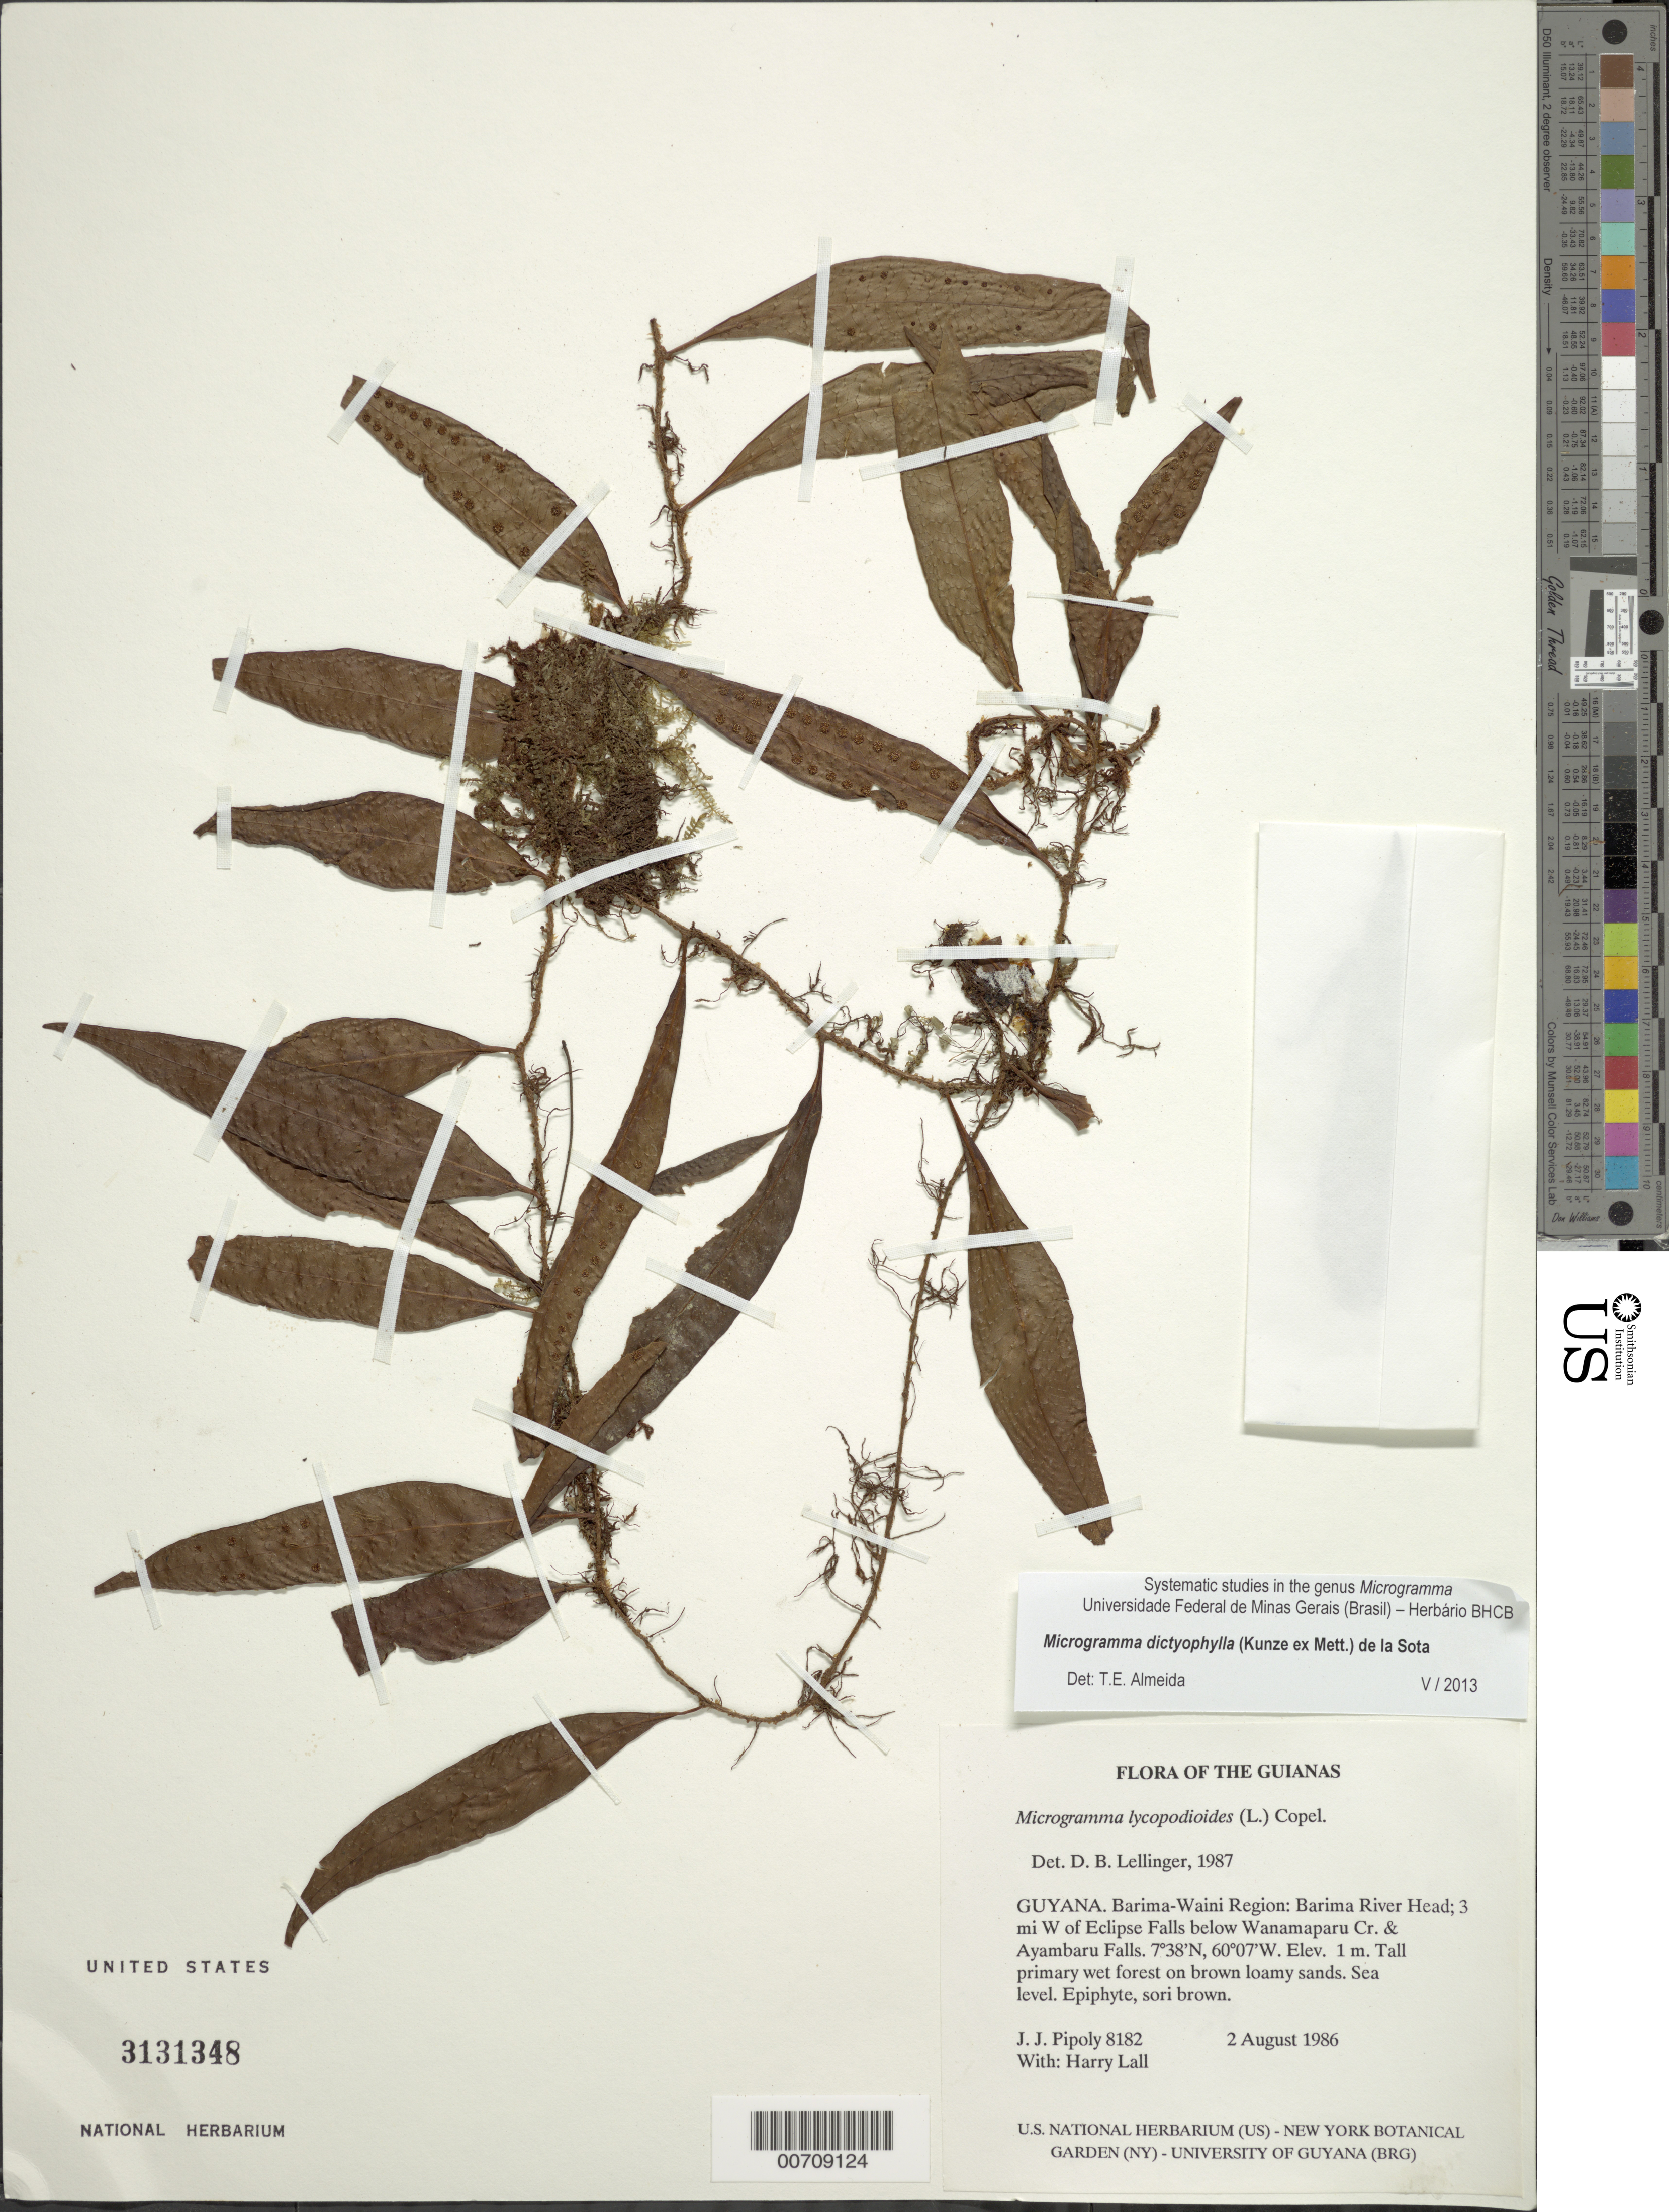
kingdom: Plantae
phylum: Tracheophyta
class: Polypodiopsida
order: Polypodiales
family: Polypodiaceae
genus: Microgramma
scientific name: Microgramma dictyophylla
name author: (Kunze ex Mett.) de la Sota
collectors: J. J. Pipoly & H. Lall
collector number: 8182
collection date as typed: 2 August 1986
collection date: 1986-08-02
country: Guyana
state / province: Barima-Waini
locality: Barima River head; 3 mi W of Eclipse Falls below Wanamaparu Cr. & Ayambaru Falls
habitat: Tall primary wet forest on brown loamy sands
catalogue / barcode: US 3131348